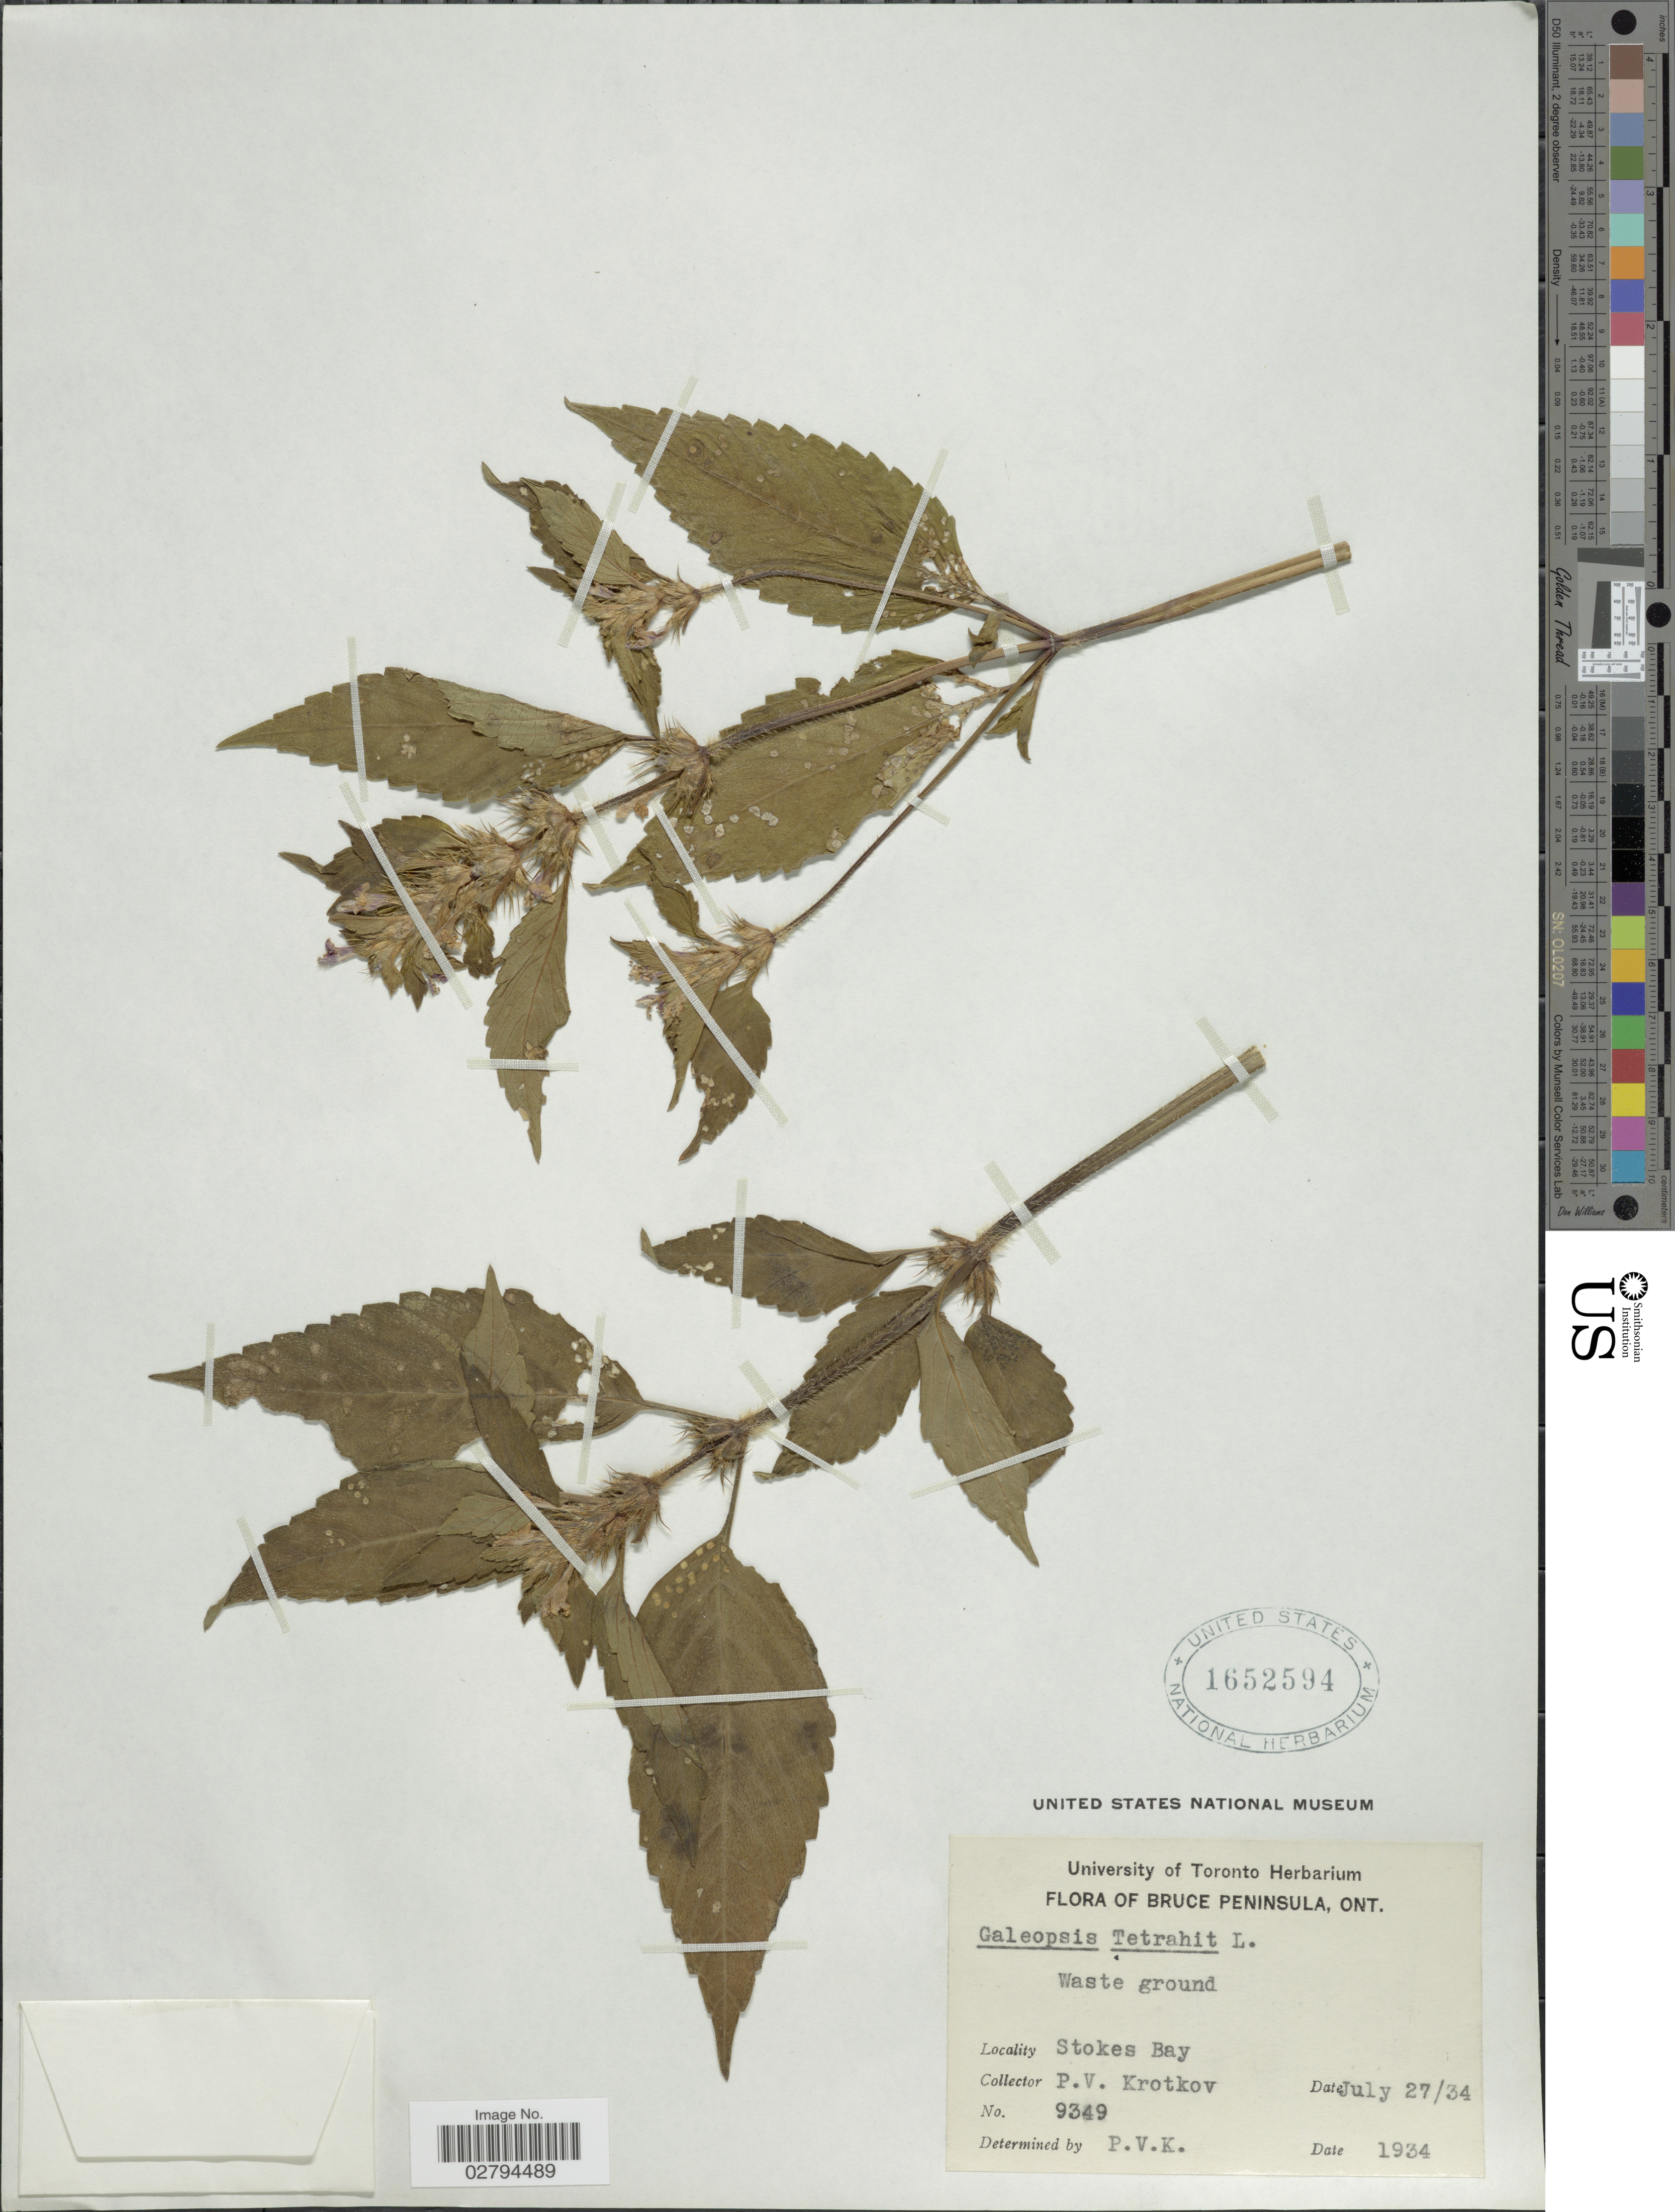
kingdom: Plantae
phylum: Tracheophyta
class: Magnoliopsida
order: Lamiales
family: Lamiaceae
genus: Galeopsis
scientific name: Galeopsis tetrahit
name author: L.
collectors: P. V. Krotkov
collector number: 9349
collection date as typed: Transcribed d/m/y: 27/7/34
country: Canada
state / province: Ontario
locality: Bruce Peninsula, Ont. Stokes Bay.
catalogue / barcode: US 1652594